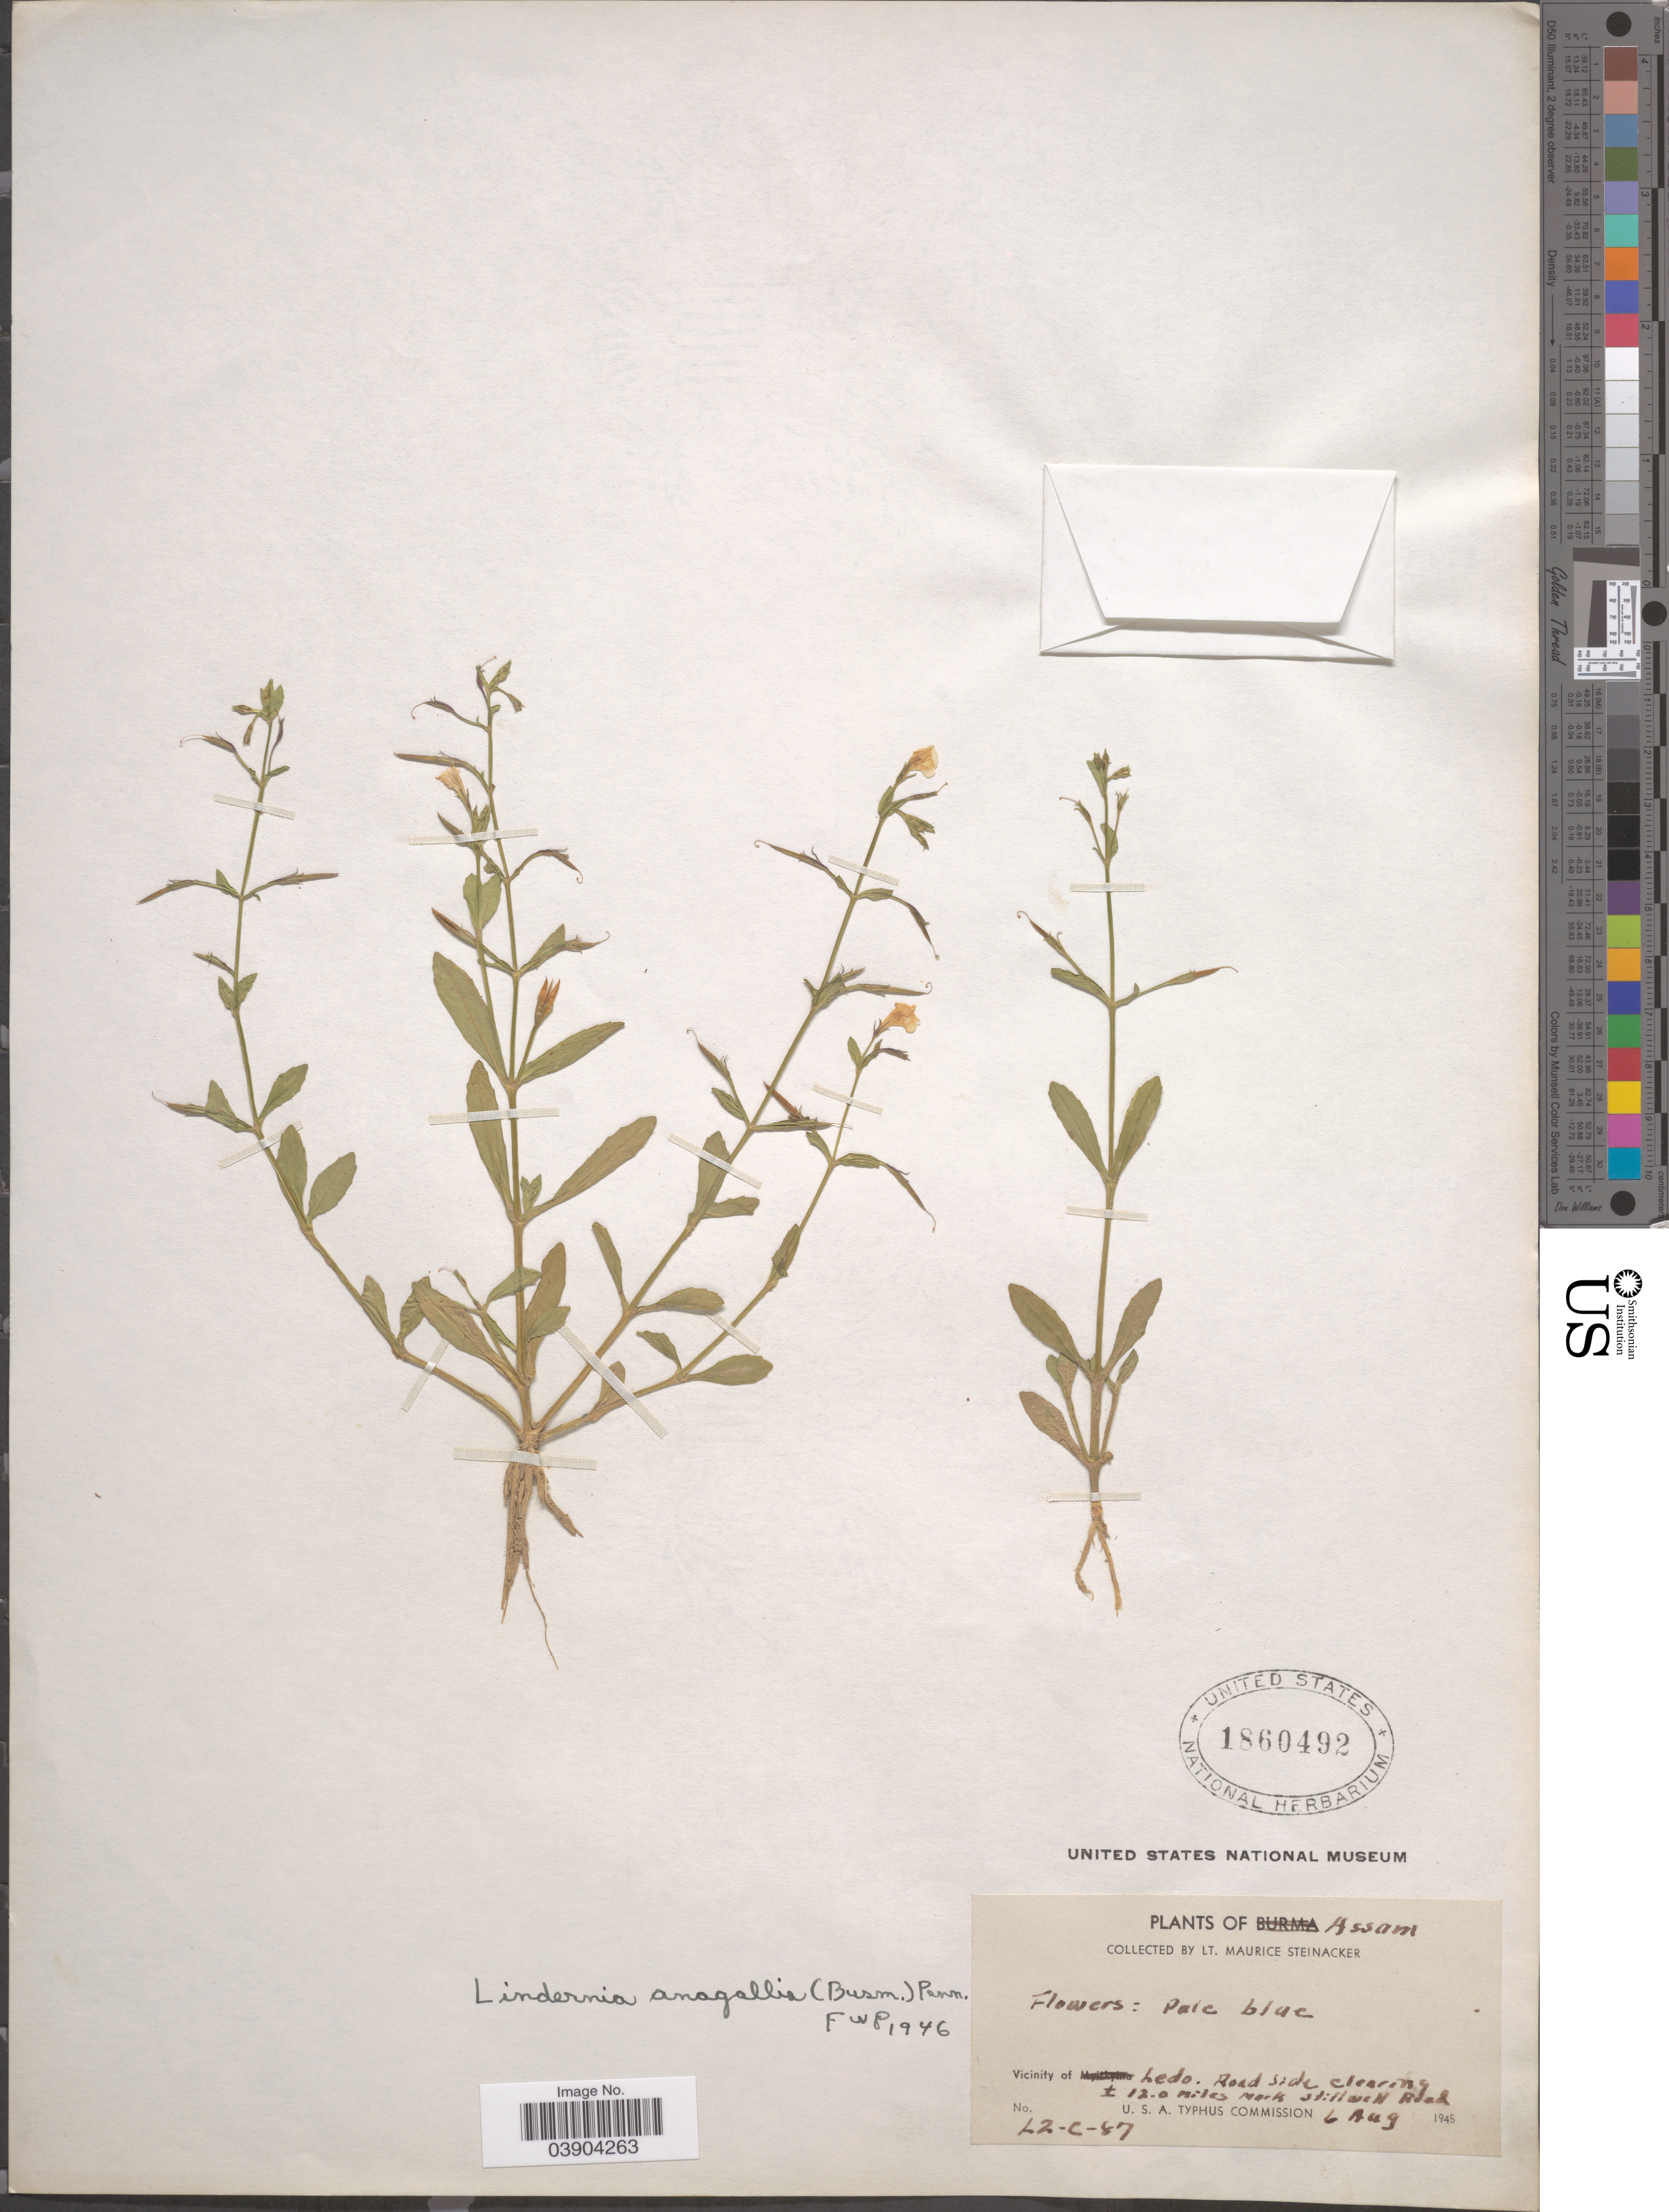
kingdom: Plantae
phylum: Tracheophyta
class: Magnoliopsida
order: Lamiales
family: Linderniaceae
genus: Lindernia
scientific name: Lindernia anagallis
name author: (Burm. f.) Pennell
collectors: Steinacker, M.H.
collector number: L2-C-87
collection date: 1945-08-06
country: India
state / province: Assam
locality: Vicinity of Ledo. Roadside clearing. ± 12.0 miles mark Stillwell Road.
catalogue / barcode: US 1860492